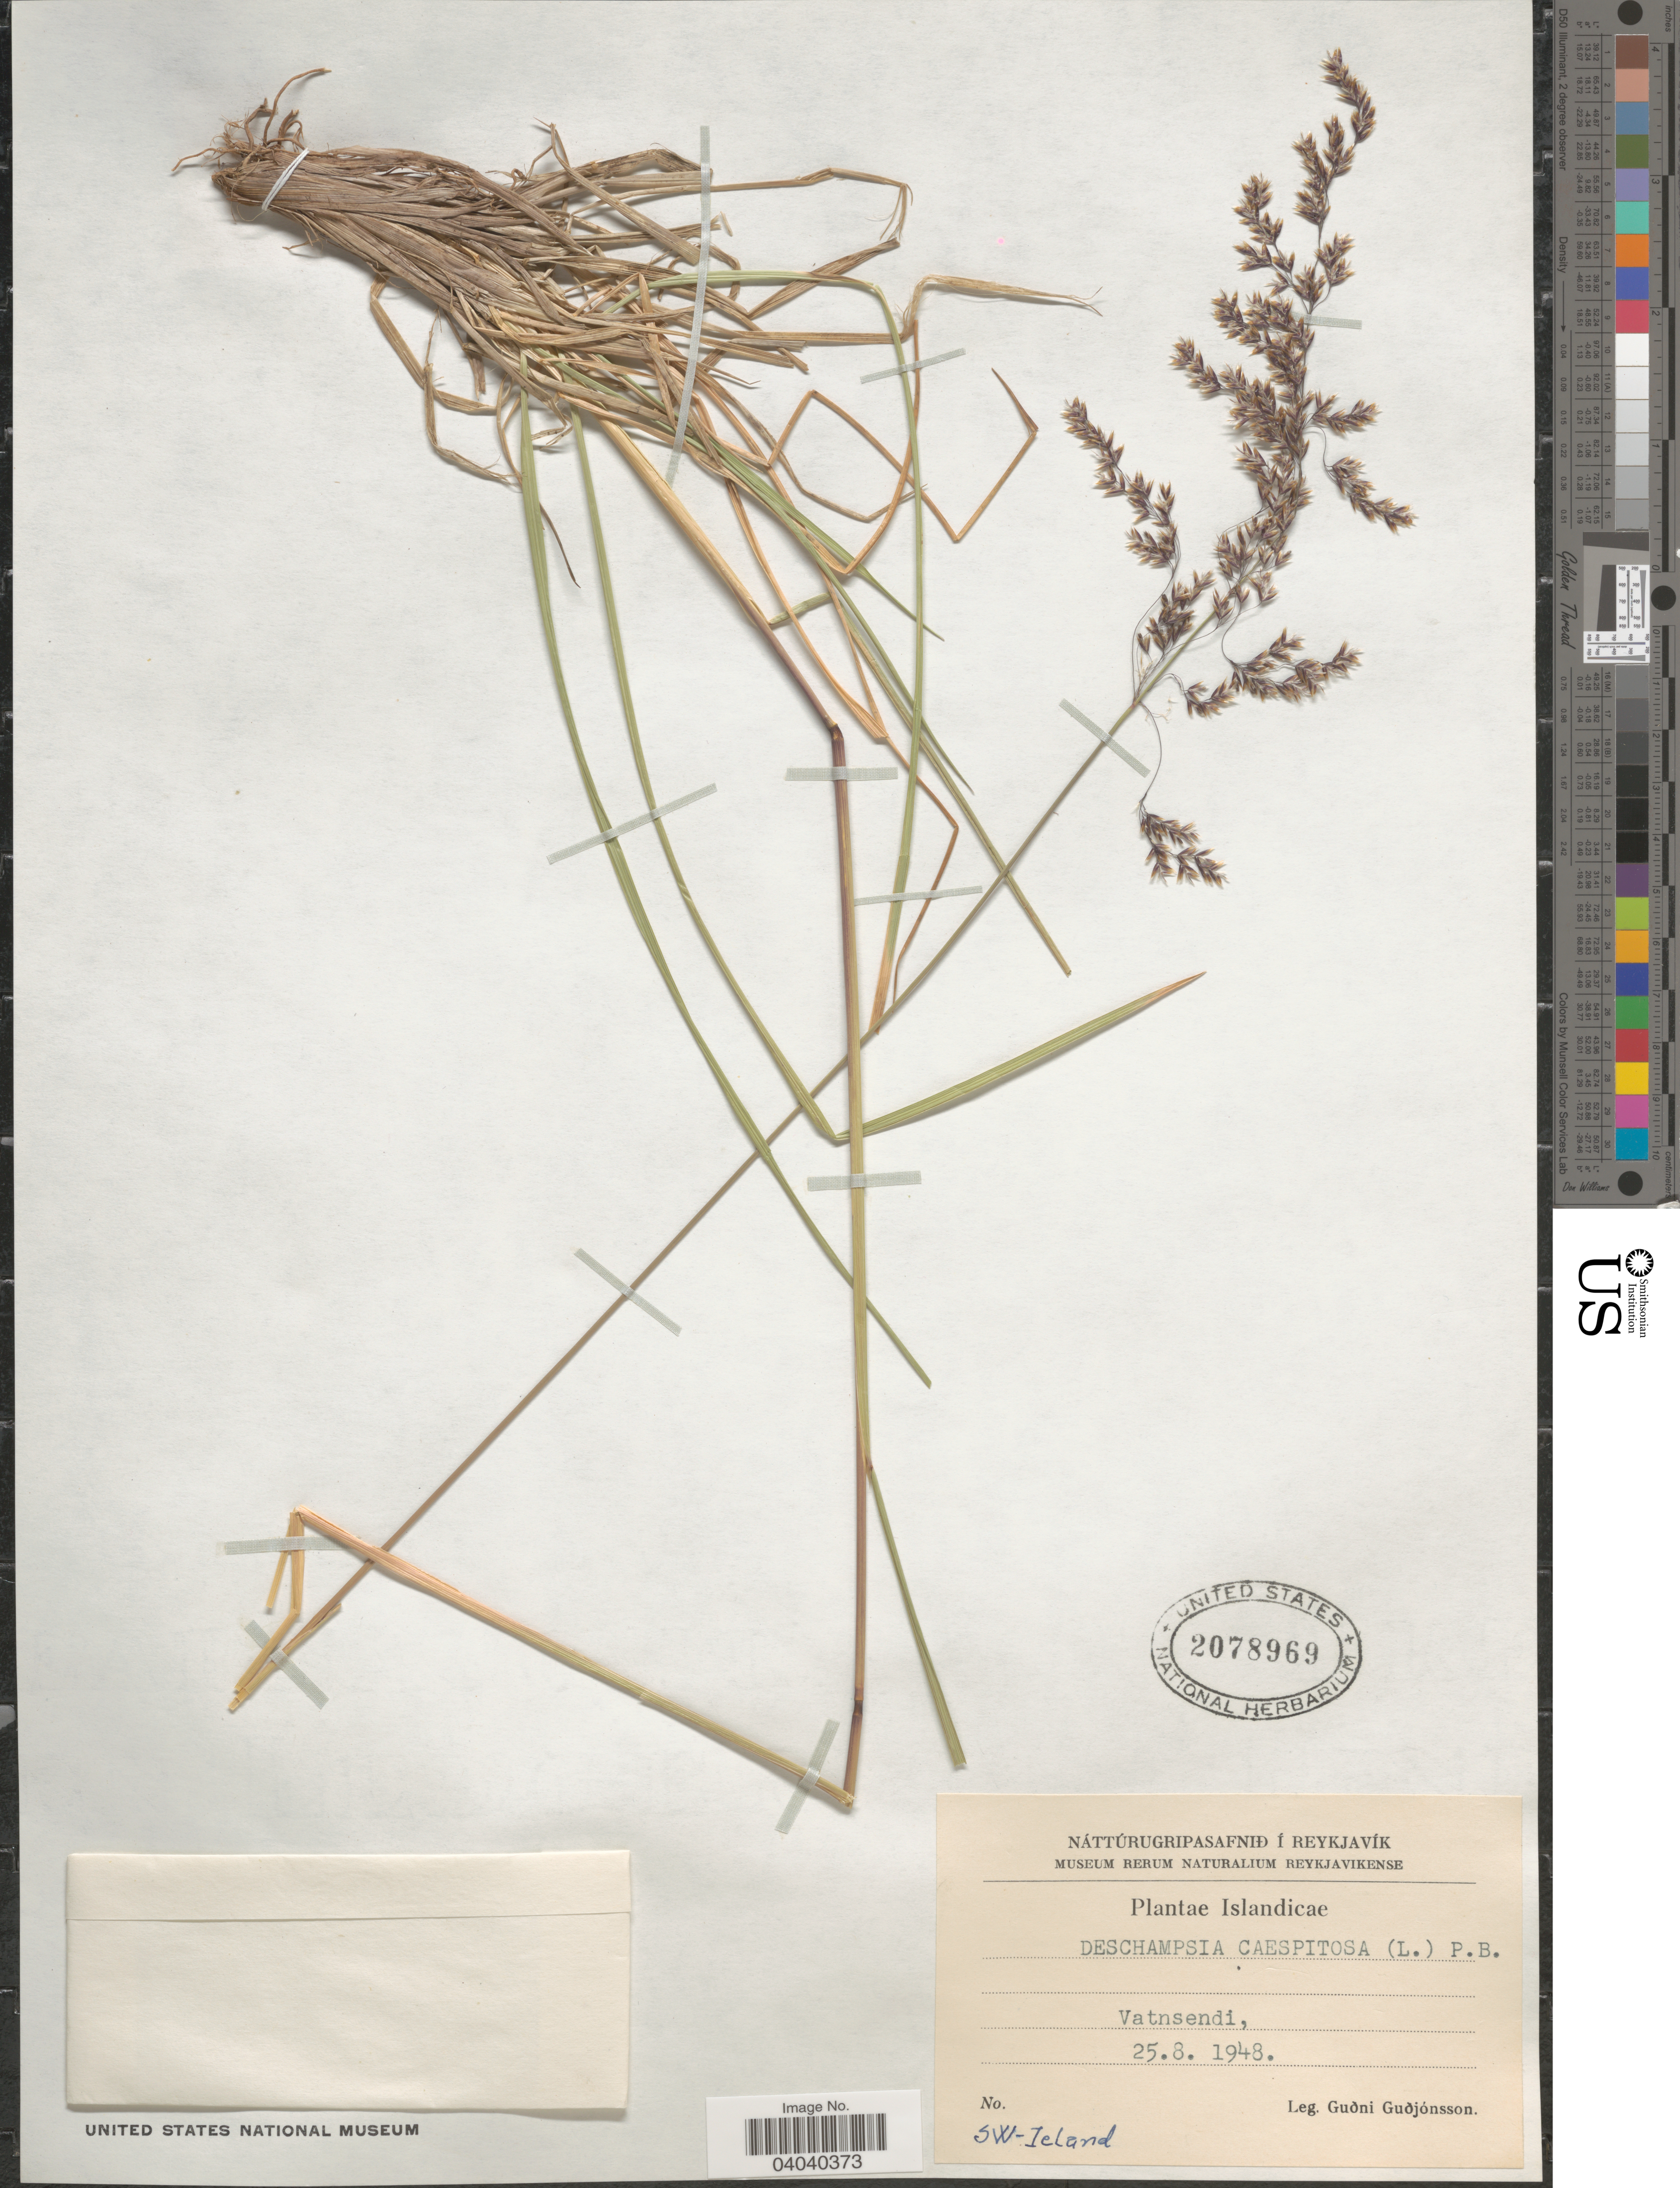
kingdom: Plantae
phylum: Tracheophyta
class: Liliopsida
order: Poales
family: Poaceae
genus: Deschampsia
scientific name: Deschampsia cespitosa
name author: (L.) P. Beauv.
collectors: G. Gudjonsson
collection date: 1948-08-25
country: Iceland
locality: Vatnsendi. SW-Iceland.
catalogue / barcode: US 2078969